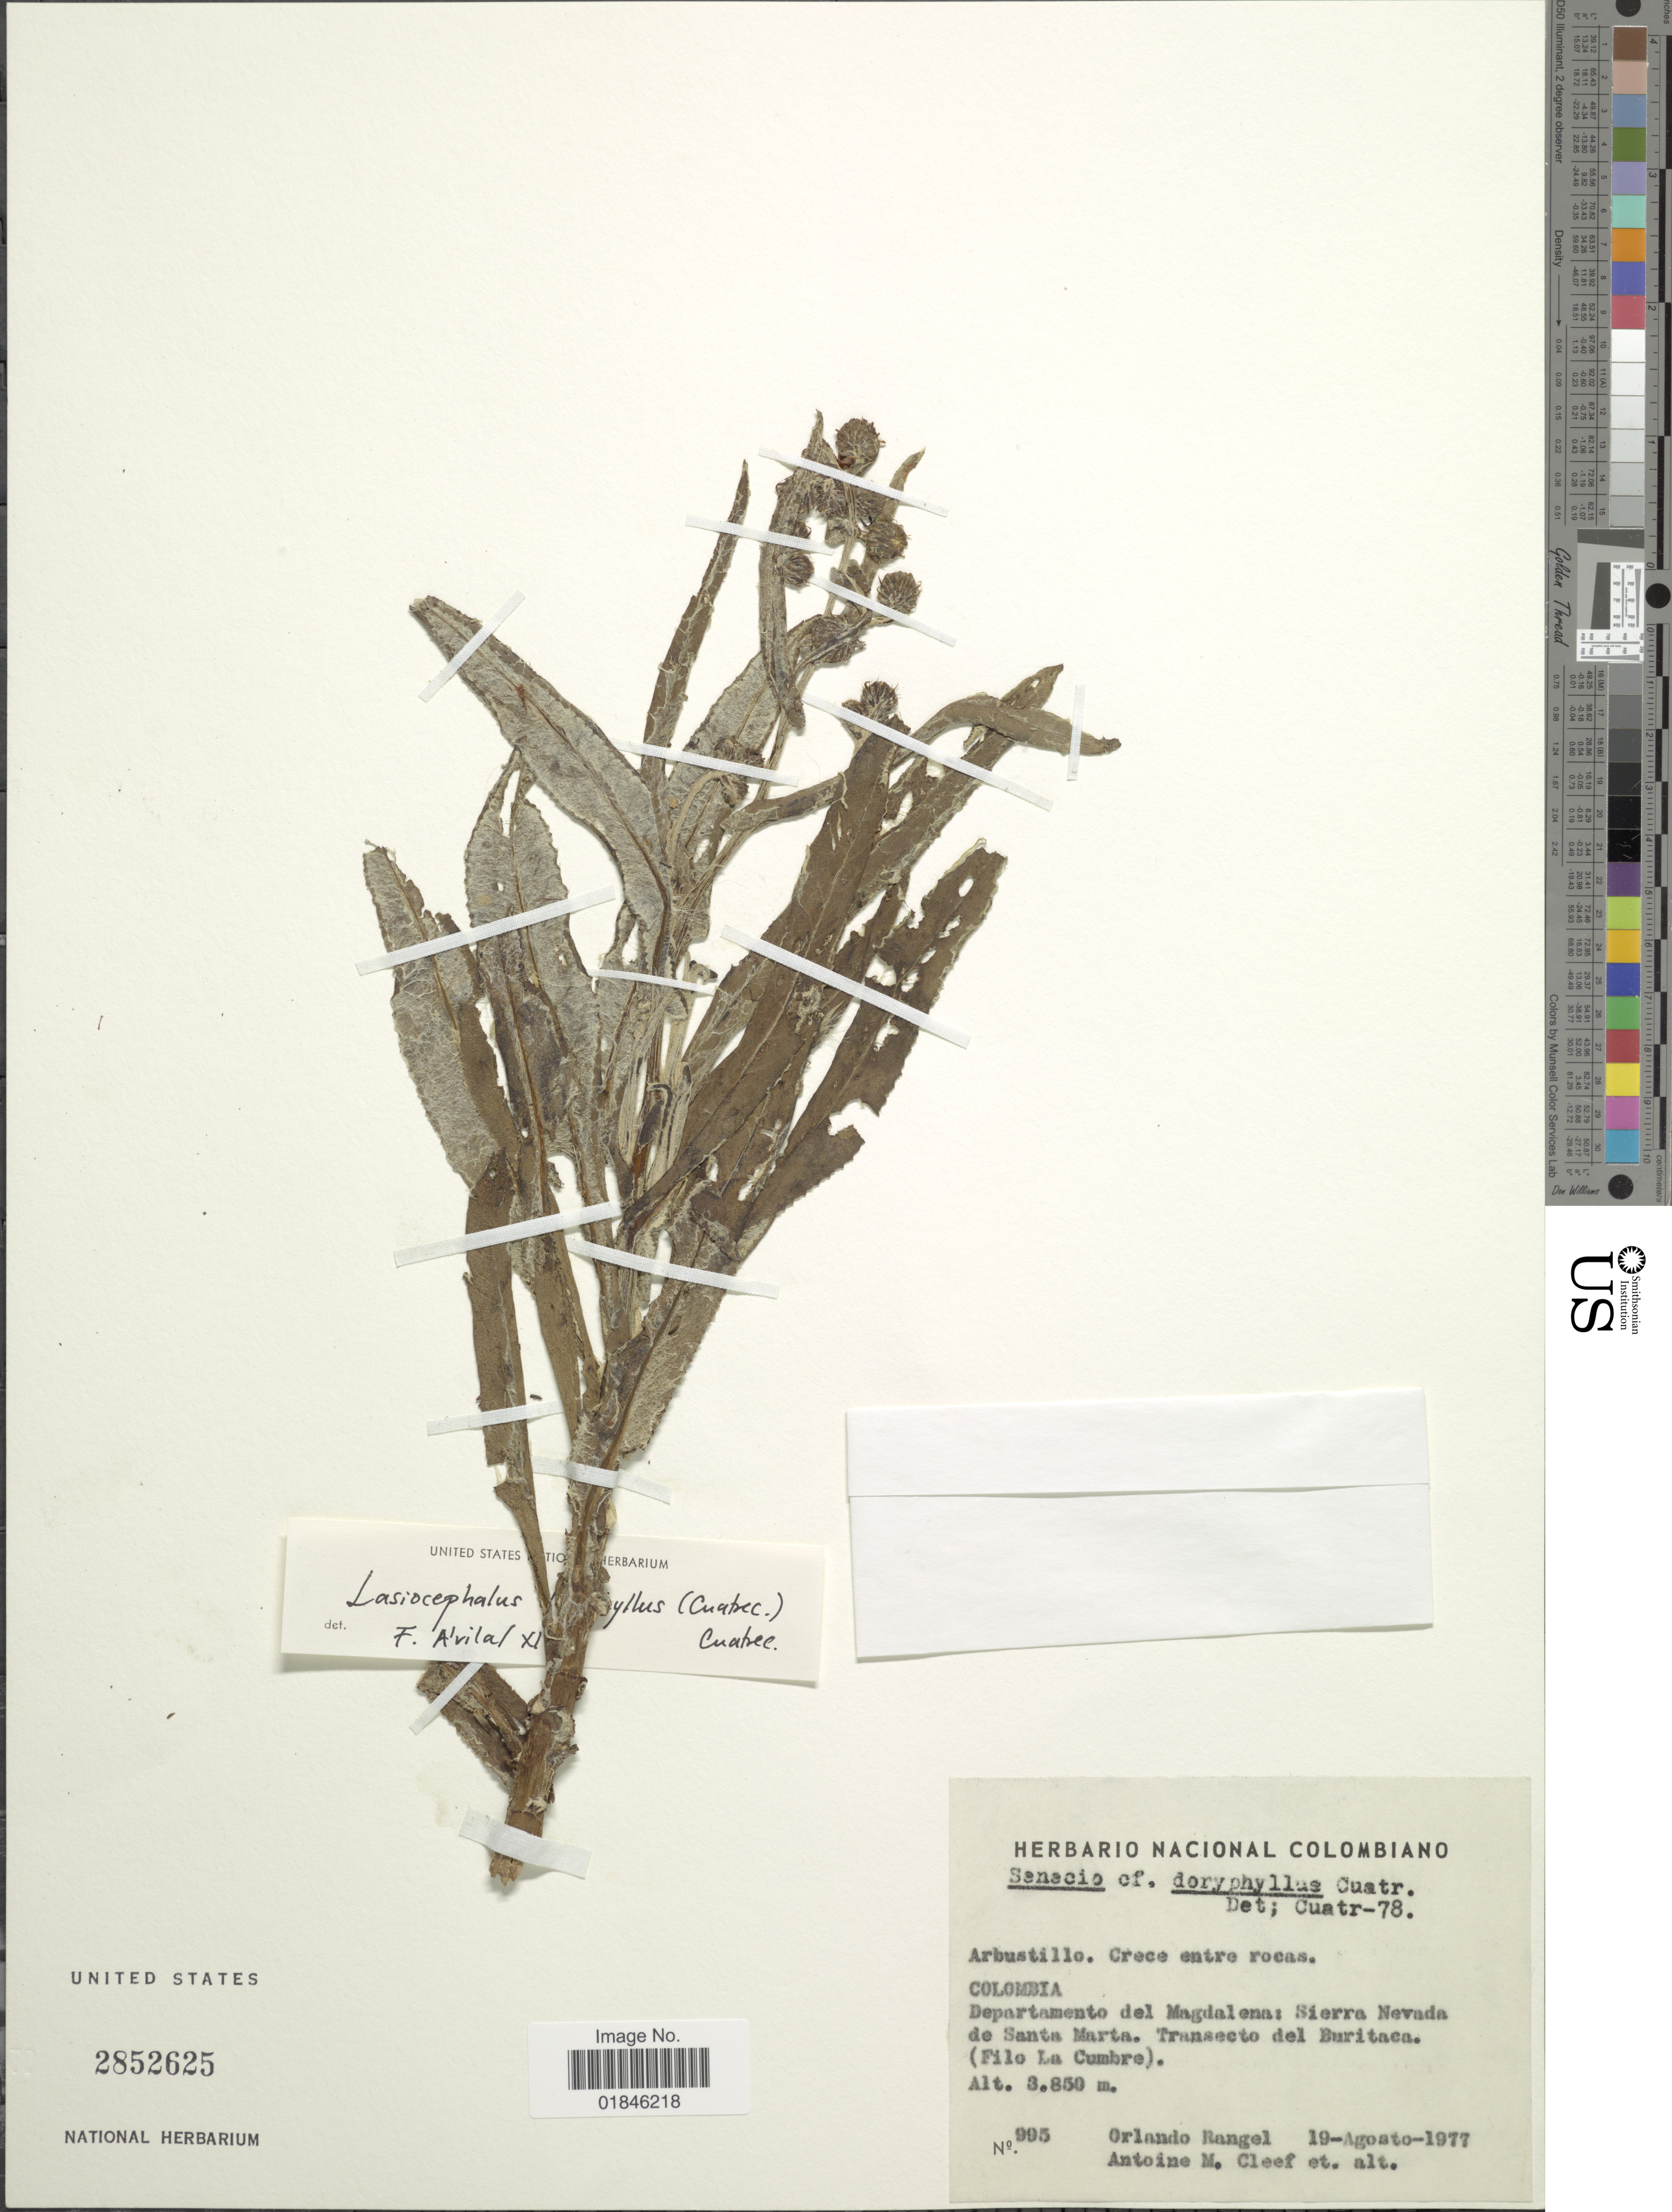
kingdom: Plantae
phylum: Tracheophyta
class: Magnoliopsida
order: Asterales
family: Asteraceae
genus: Senecio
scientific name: Senecio alatopetiolatus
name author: J. Calvo et al.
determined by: Salomon, Luciana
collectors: O. Rangel, A. M. Cleef & et al.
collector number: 995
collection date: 1977-08-19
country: Colombia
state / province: Magdalena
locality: Sierra Nevada de Santa Marta. Transecto del Buritaca. (Filo La Cumbre)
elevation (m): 3850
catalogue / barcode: US 2852625